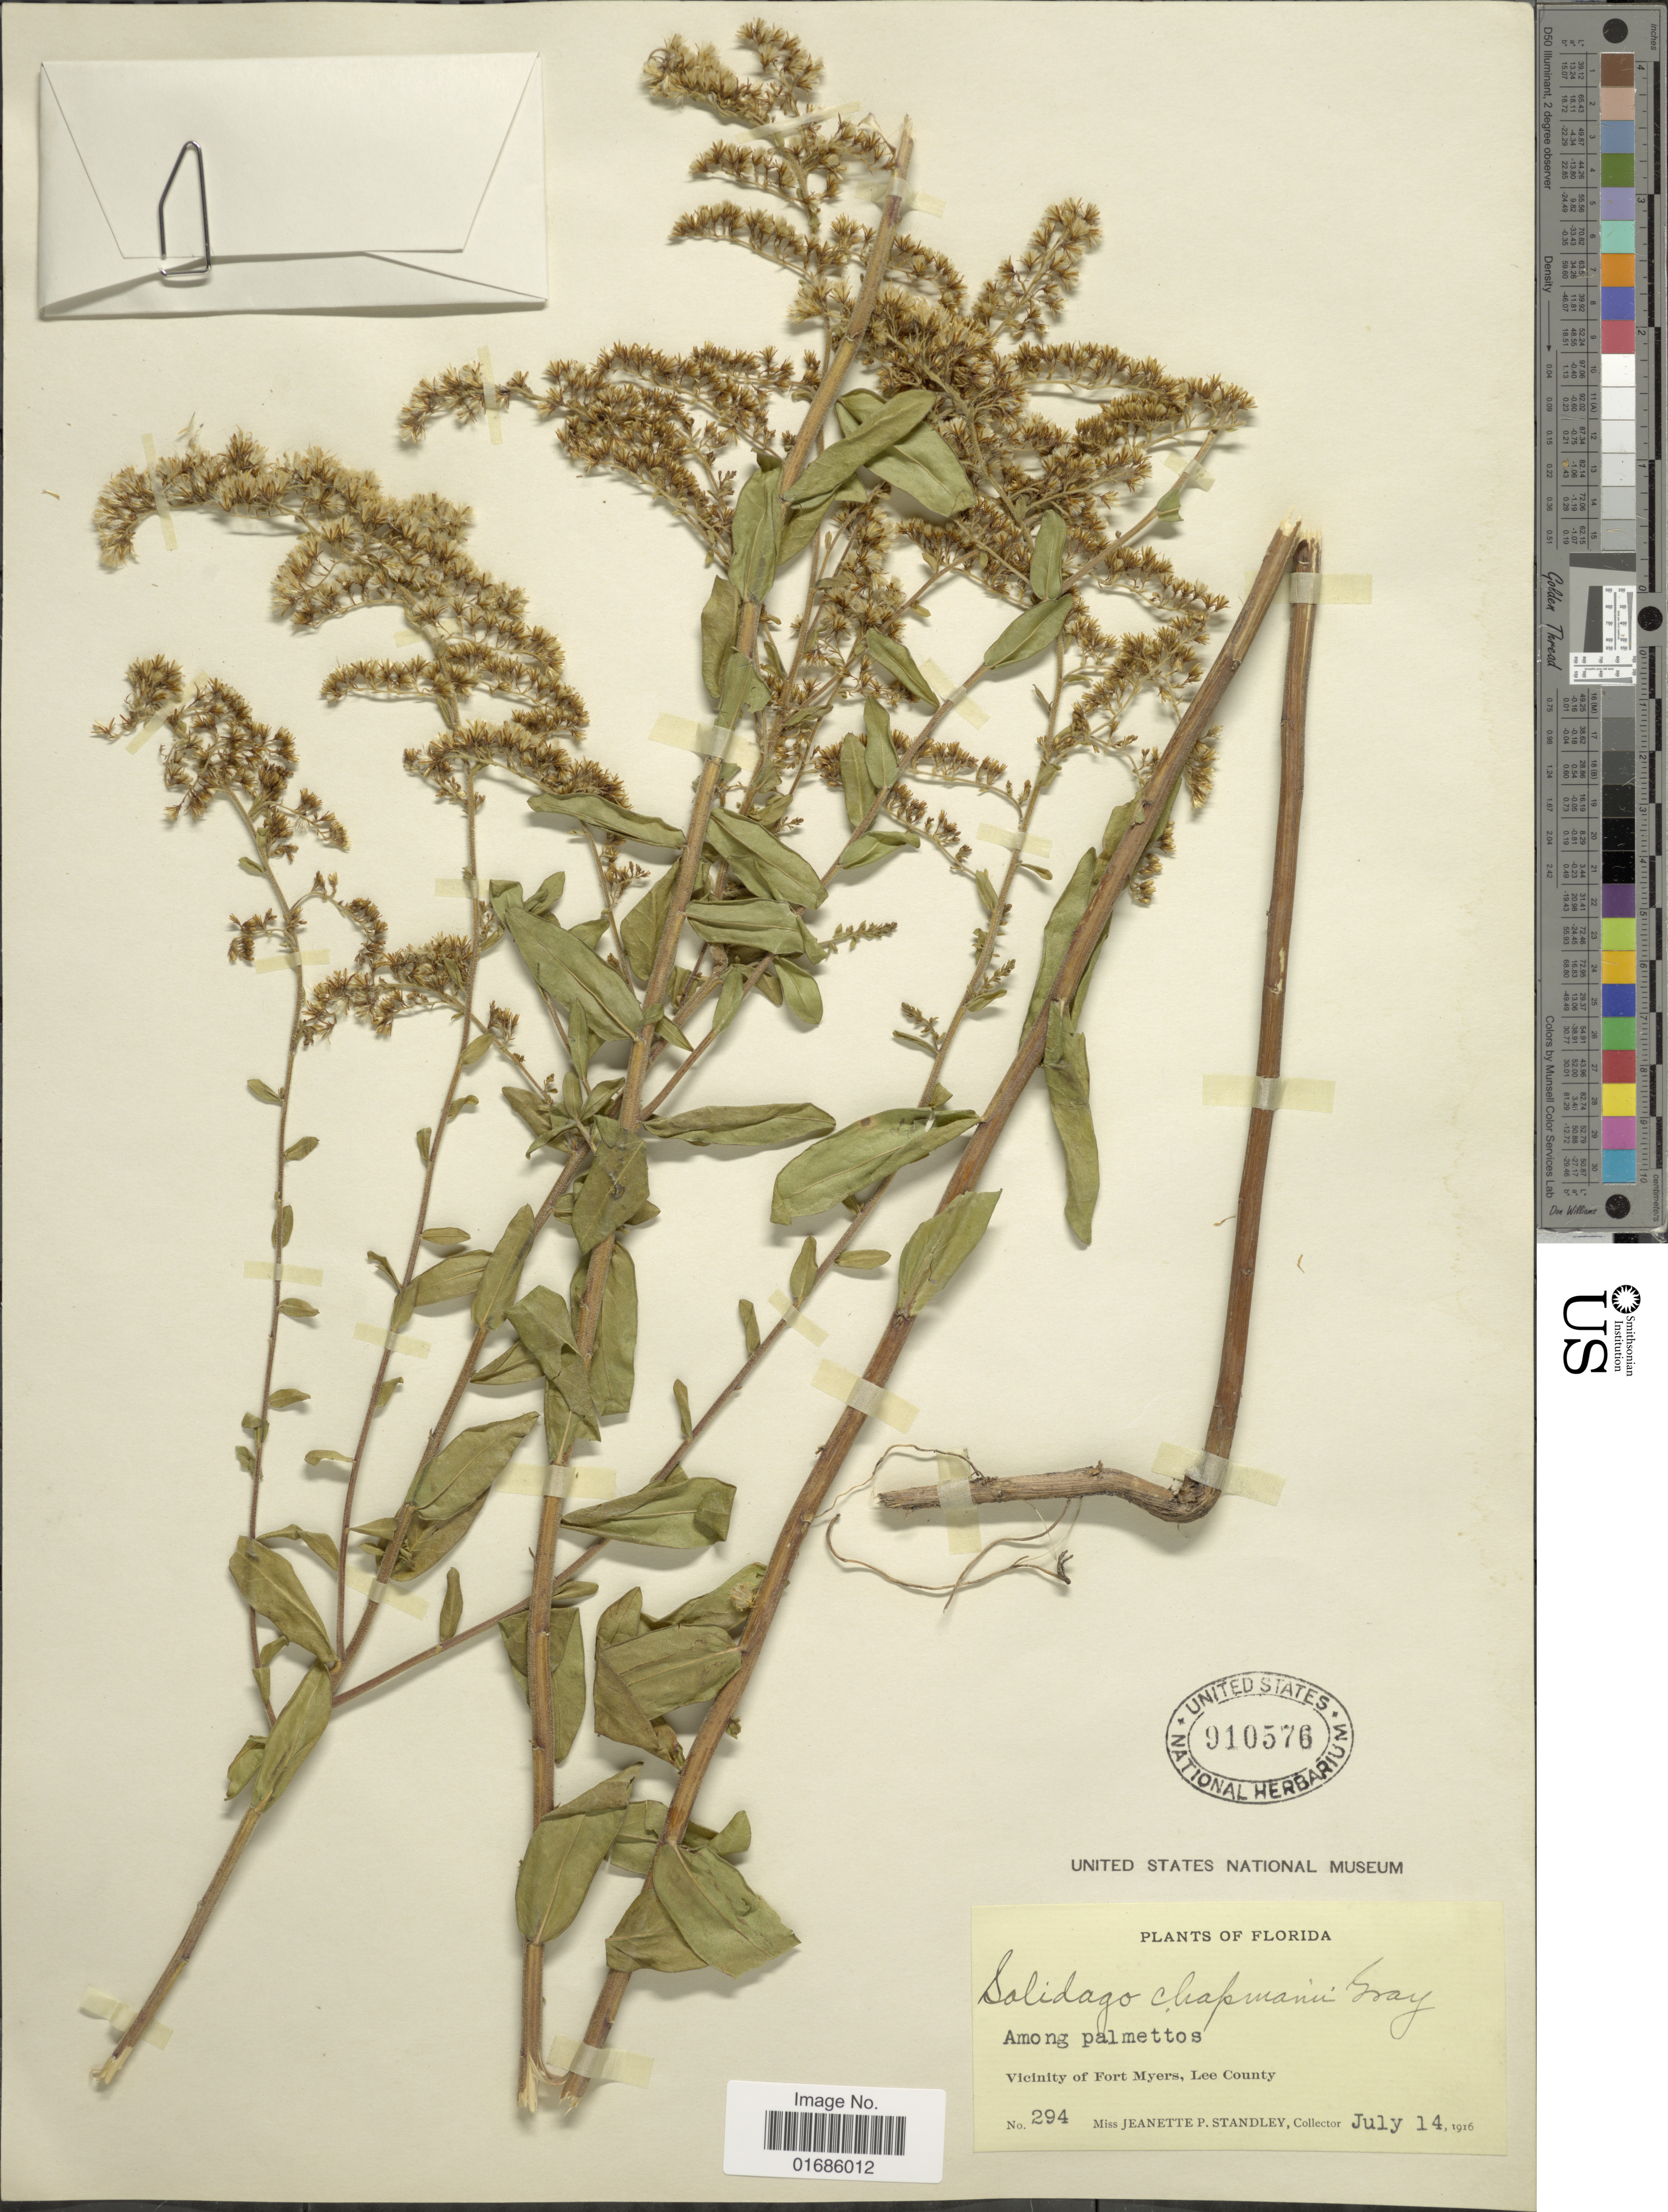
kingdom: Plantae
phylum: Tracheophyta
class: Magnoliopsida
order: Asterales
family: Asteraceae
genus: Solidago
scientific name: Solidago chapmanii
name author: Torr. & A. Gray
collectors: J. P. Standley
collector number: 294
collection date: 1916-07-14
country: United States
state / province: Florida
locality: Vicinity of Fort Myers, Lee County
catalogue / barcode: US 910576